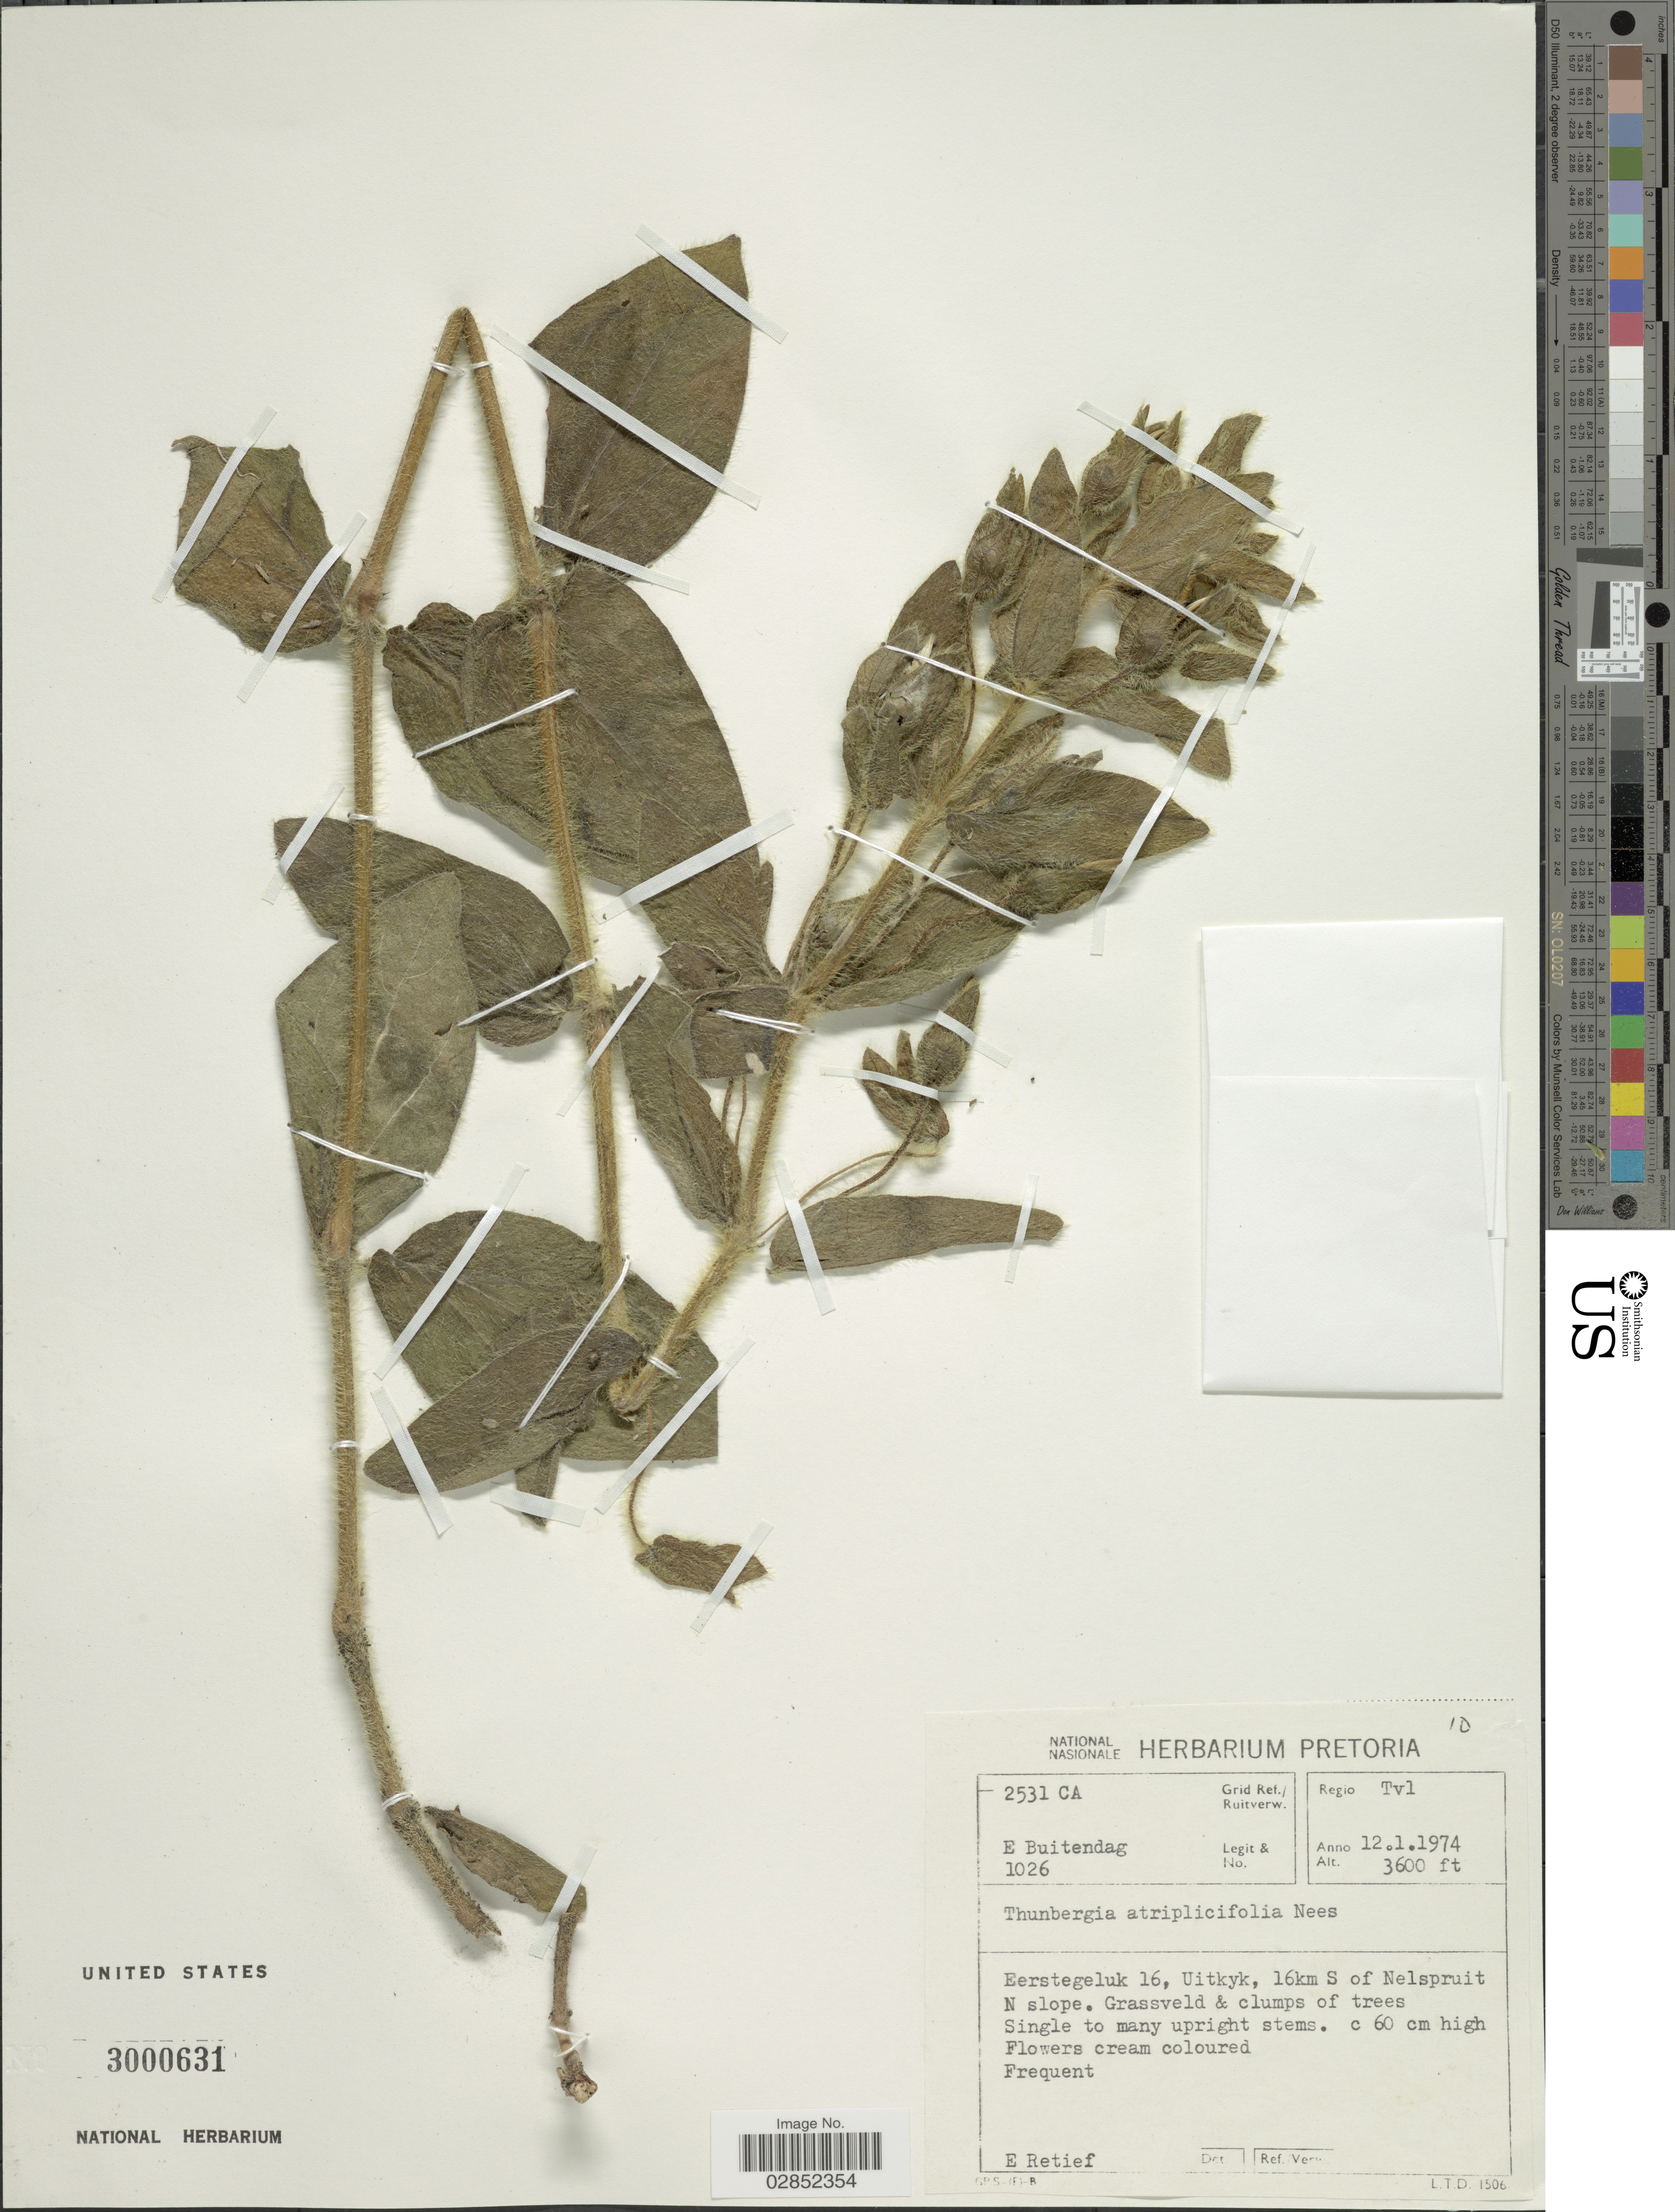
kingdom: Plantae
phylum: Tracheophyta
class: Magnoliopsida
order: Lamiales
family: Acanthaceae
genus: Thunbergia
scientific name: Thunbergia atriplicifolia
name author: E. Mey. ex Nees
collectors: E. Buitendag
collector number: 1026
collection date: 1974-01-12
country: South Africa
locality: Regio Tvl, Grid Ref./Ruitverw. 2531 CA, Eerstegeluk 16, Uitkyk, 16km S of Nelspruit N slope.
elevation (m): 1097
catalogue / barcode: US 3000631